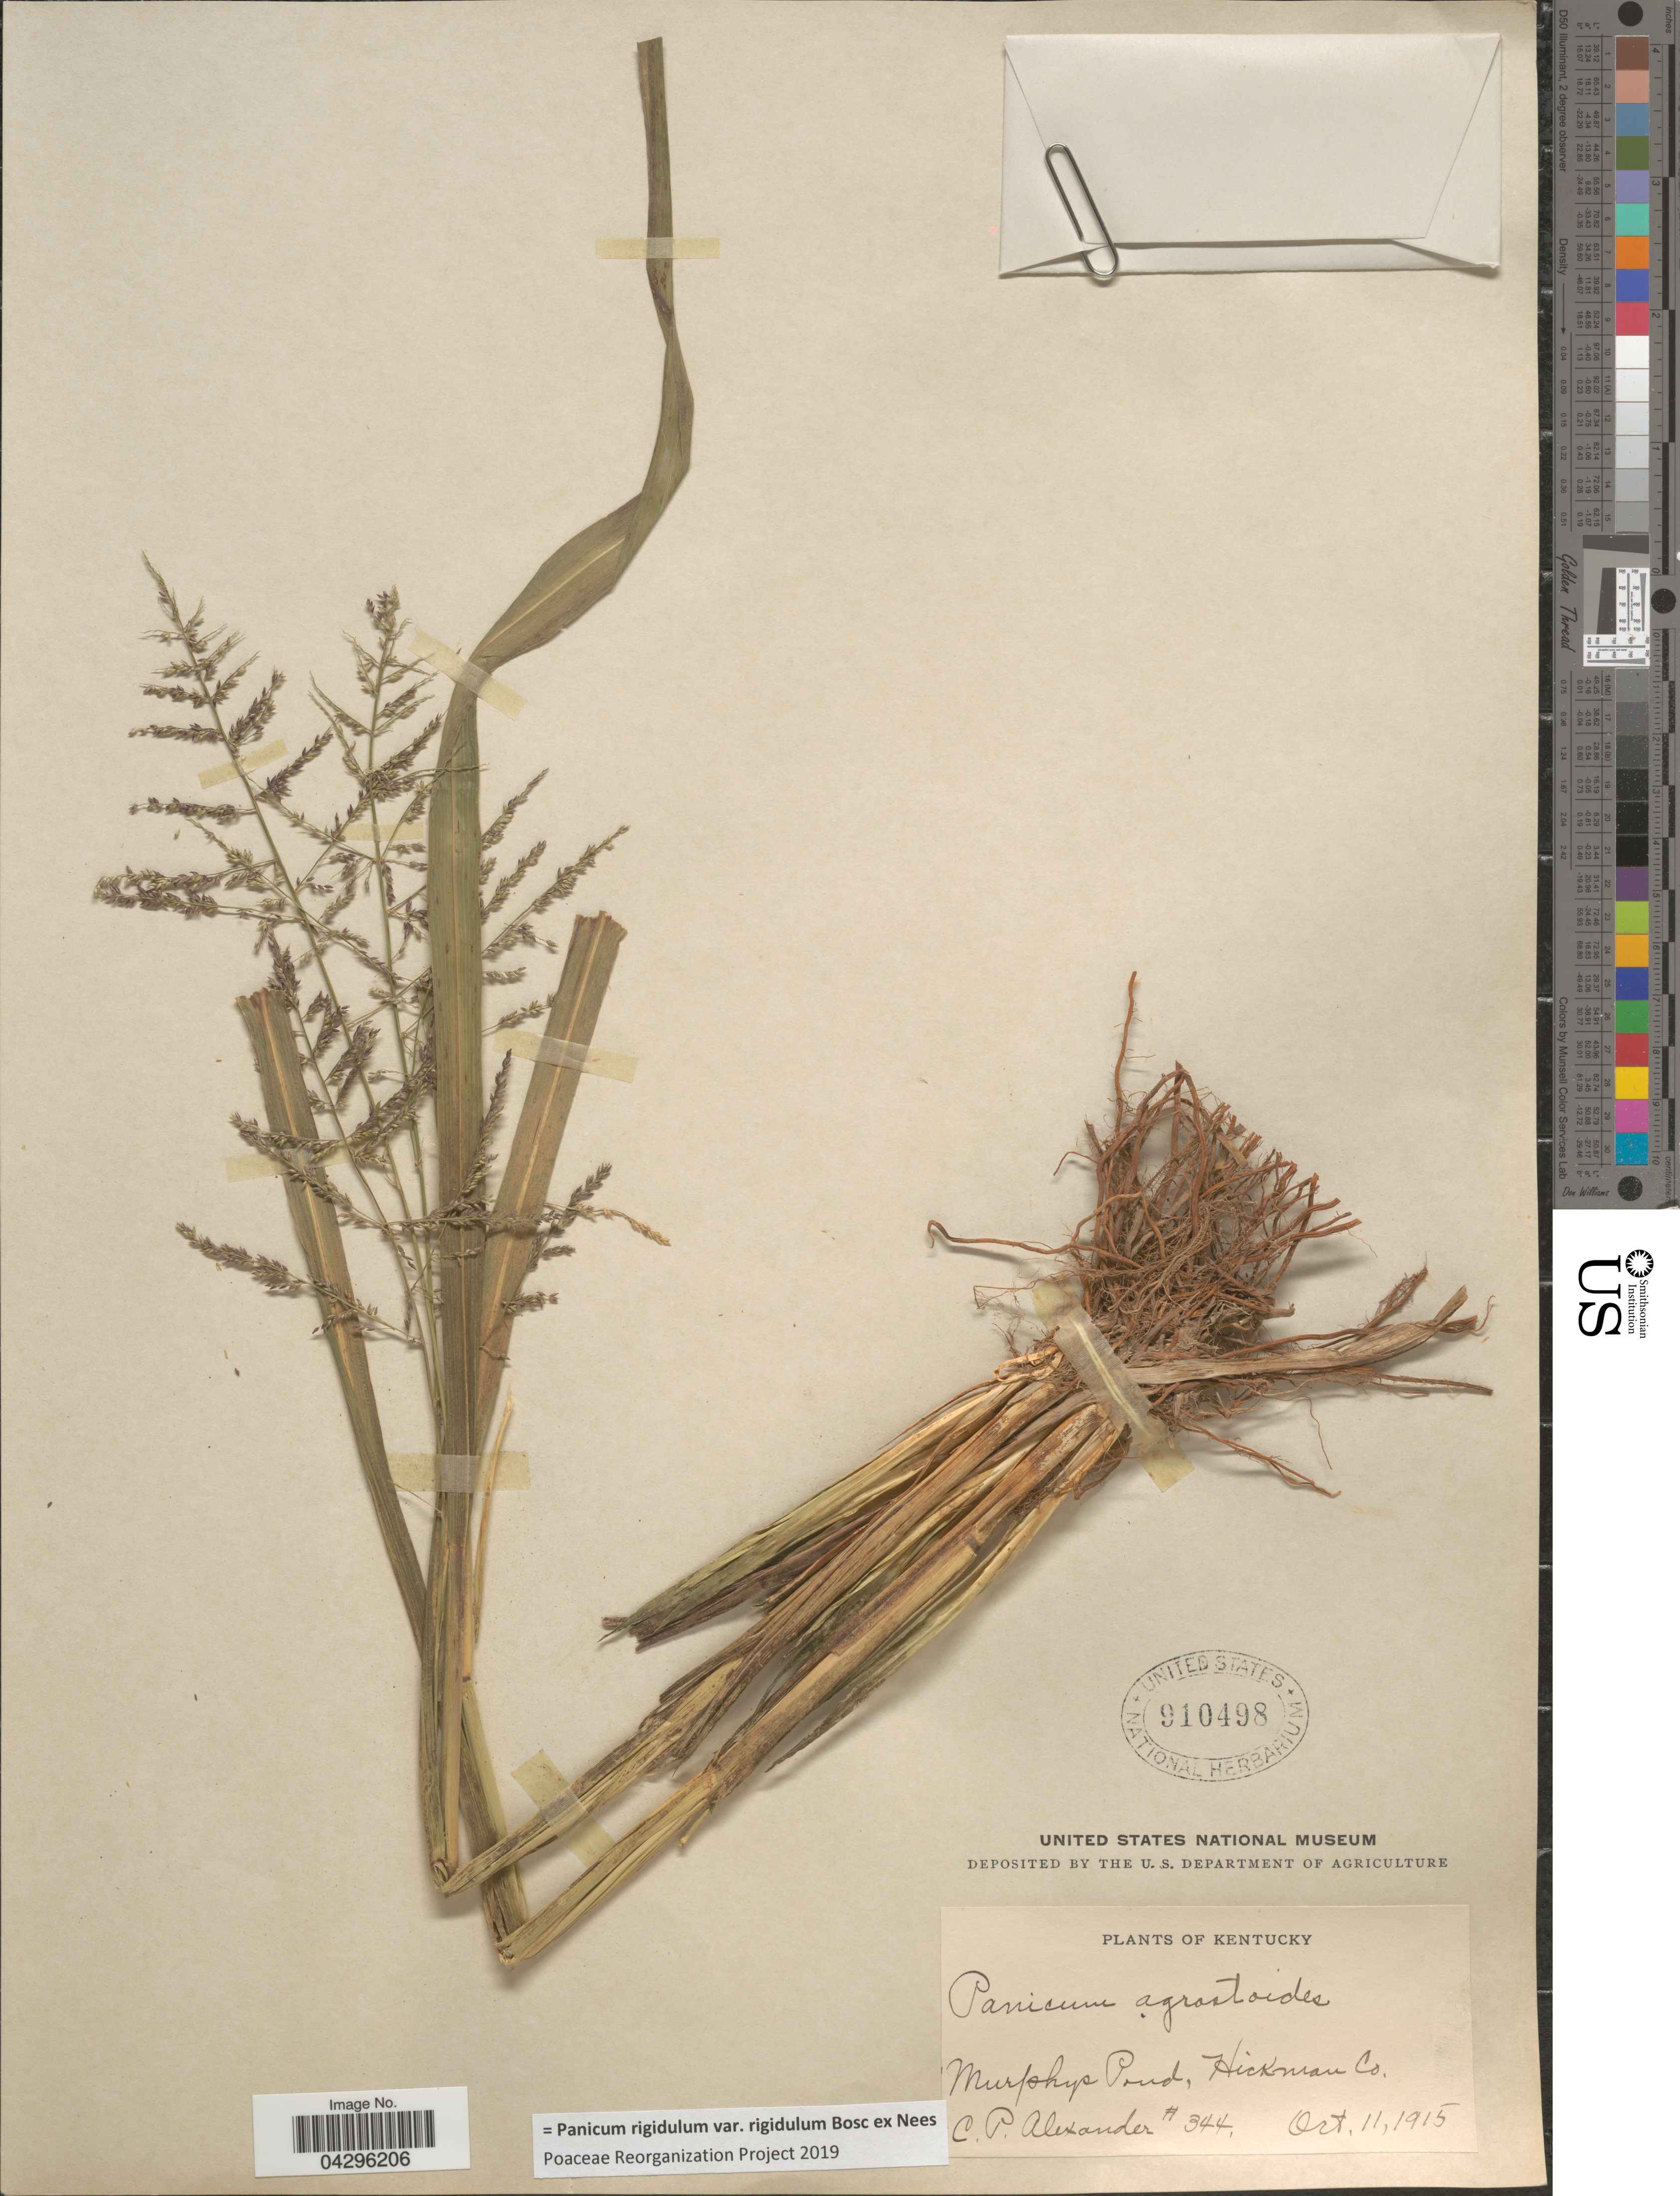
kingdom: Plantae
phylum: Tracheophyta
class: Liliopsida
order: Poales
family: Poaceae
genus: Panicum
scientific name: Panicum rigidulum var. rigidulum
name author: Bosc ex Nees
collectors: C. P. Alexander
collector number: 344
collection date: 1915-10-11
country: United States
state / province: Kentucky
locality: Murphys Pond, Hickman Co.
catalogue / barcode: US 910498